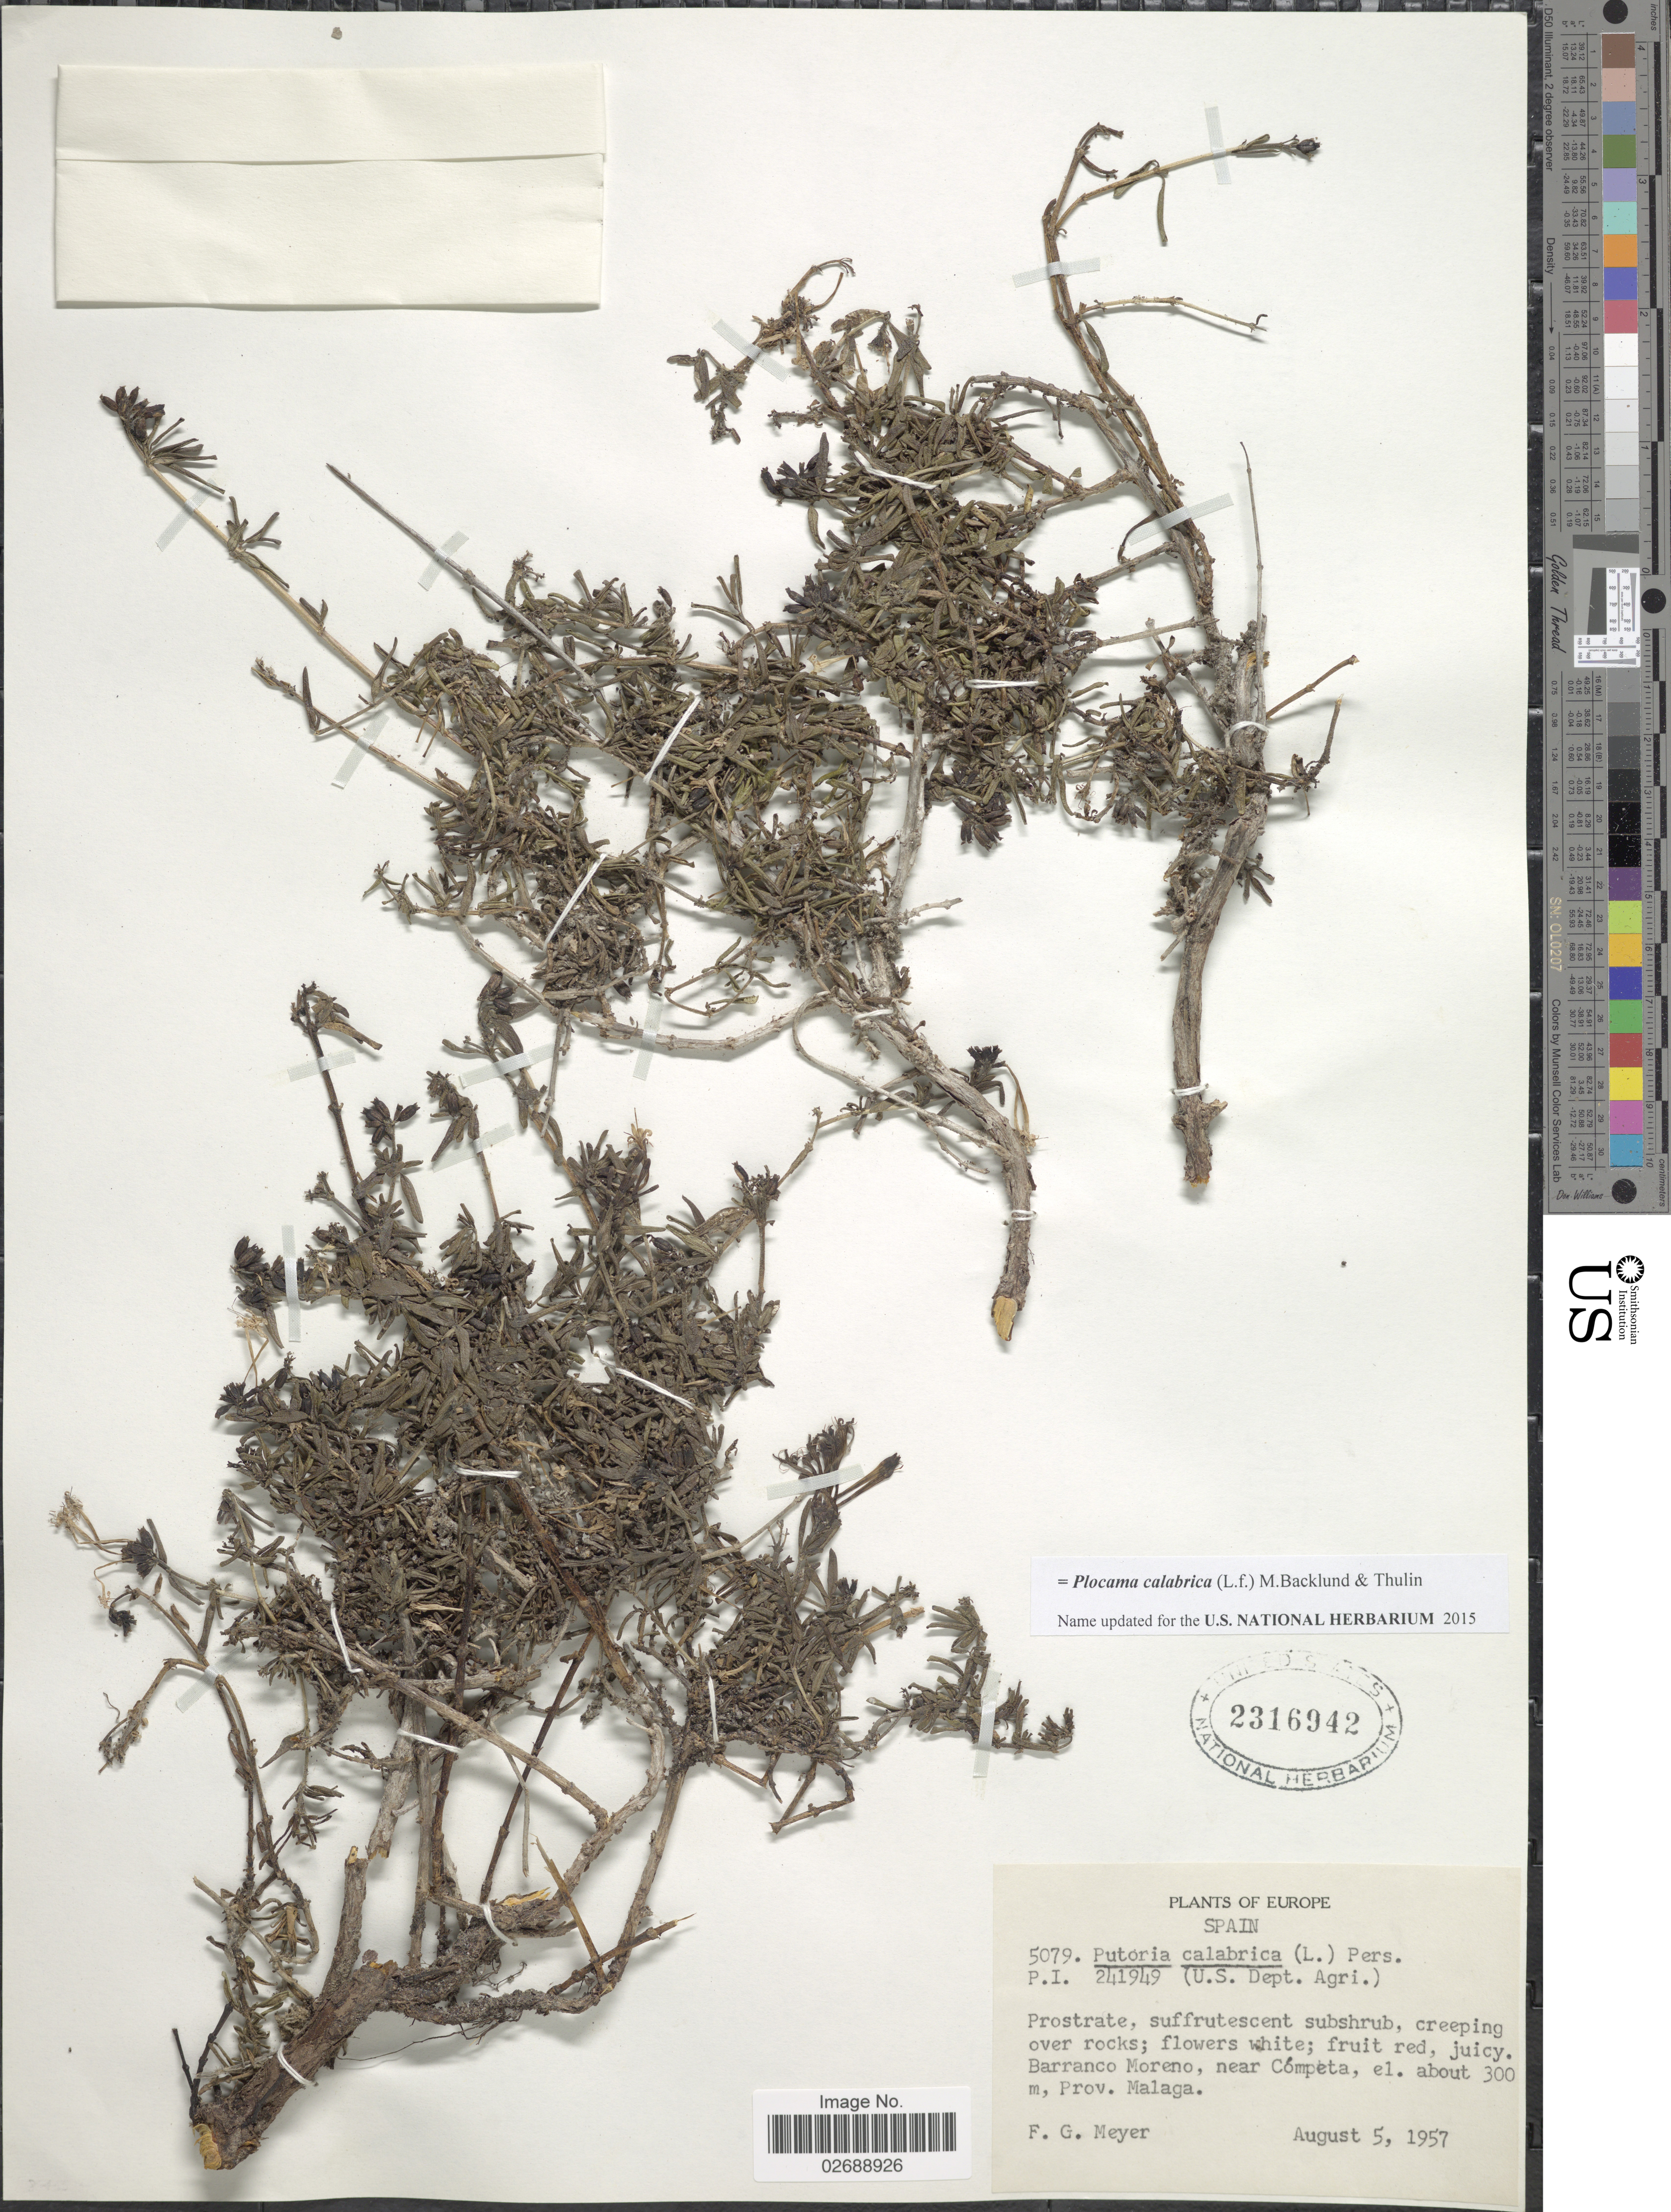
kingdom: Plantae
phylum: Tracheophyta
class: Magnoliopsida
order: Gentianales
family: Rubiaceae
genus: Plocama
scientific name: Plocama calabrica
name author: (L. f.) M.Backlund & Thulin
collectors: F. G. Meyer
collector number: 5079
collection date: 1957-08-05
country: Spain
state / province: Andalucía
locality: Barranca Moreno, near Competa, Prov. Malaga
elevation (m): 300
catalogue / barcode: US 2316942